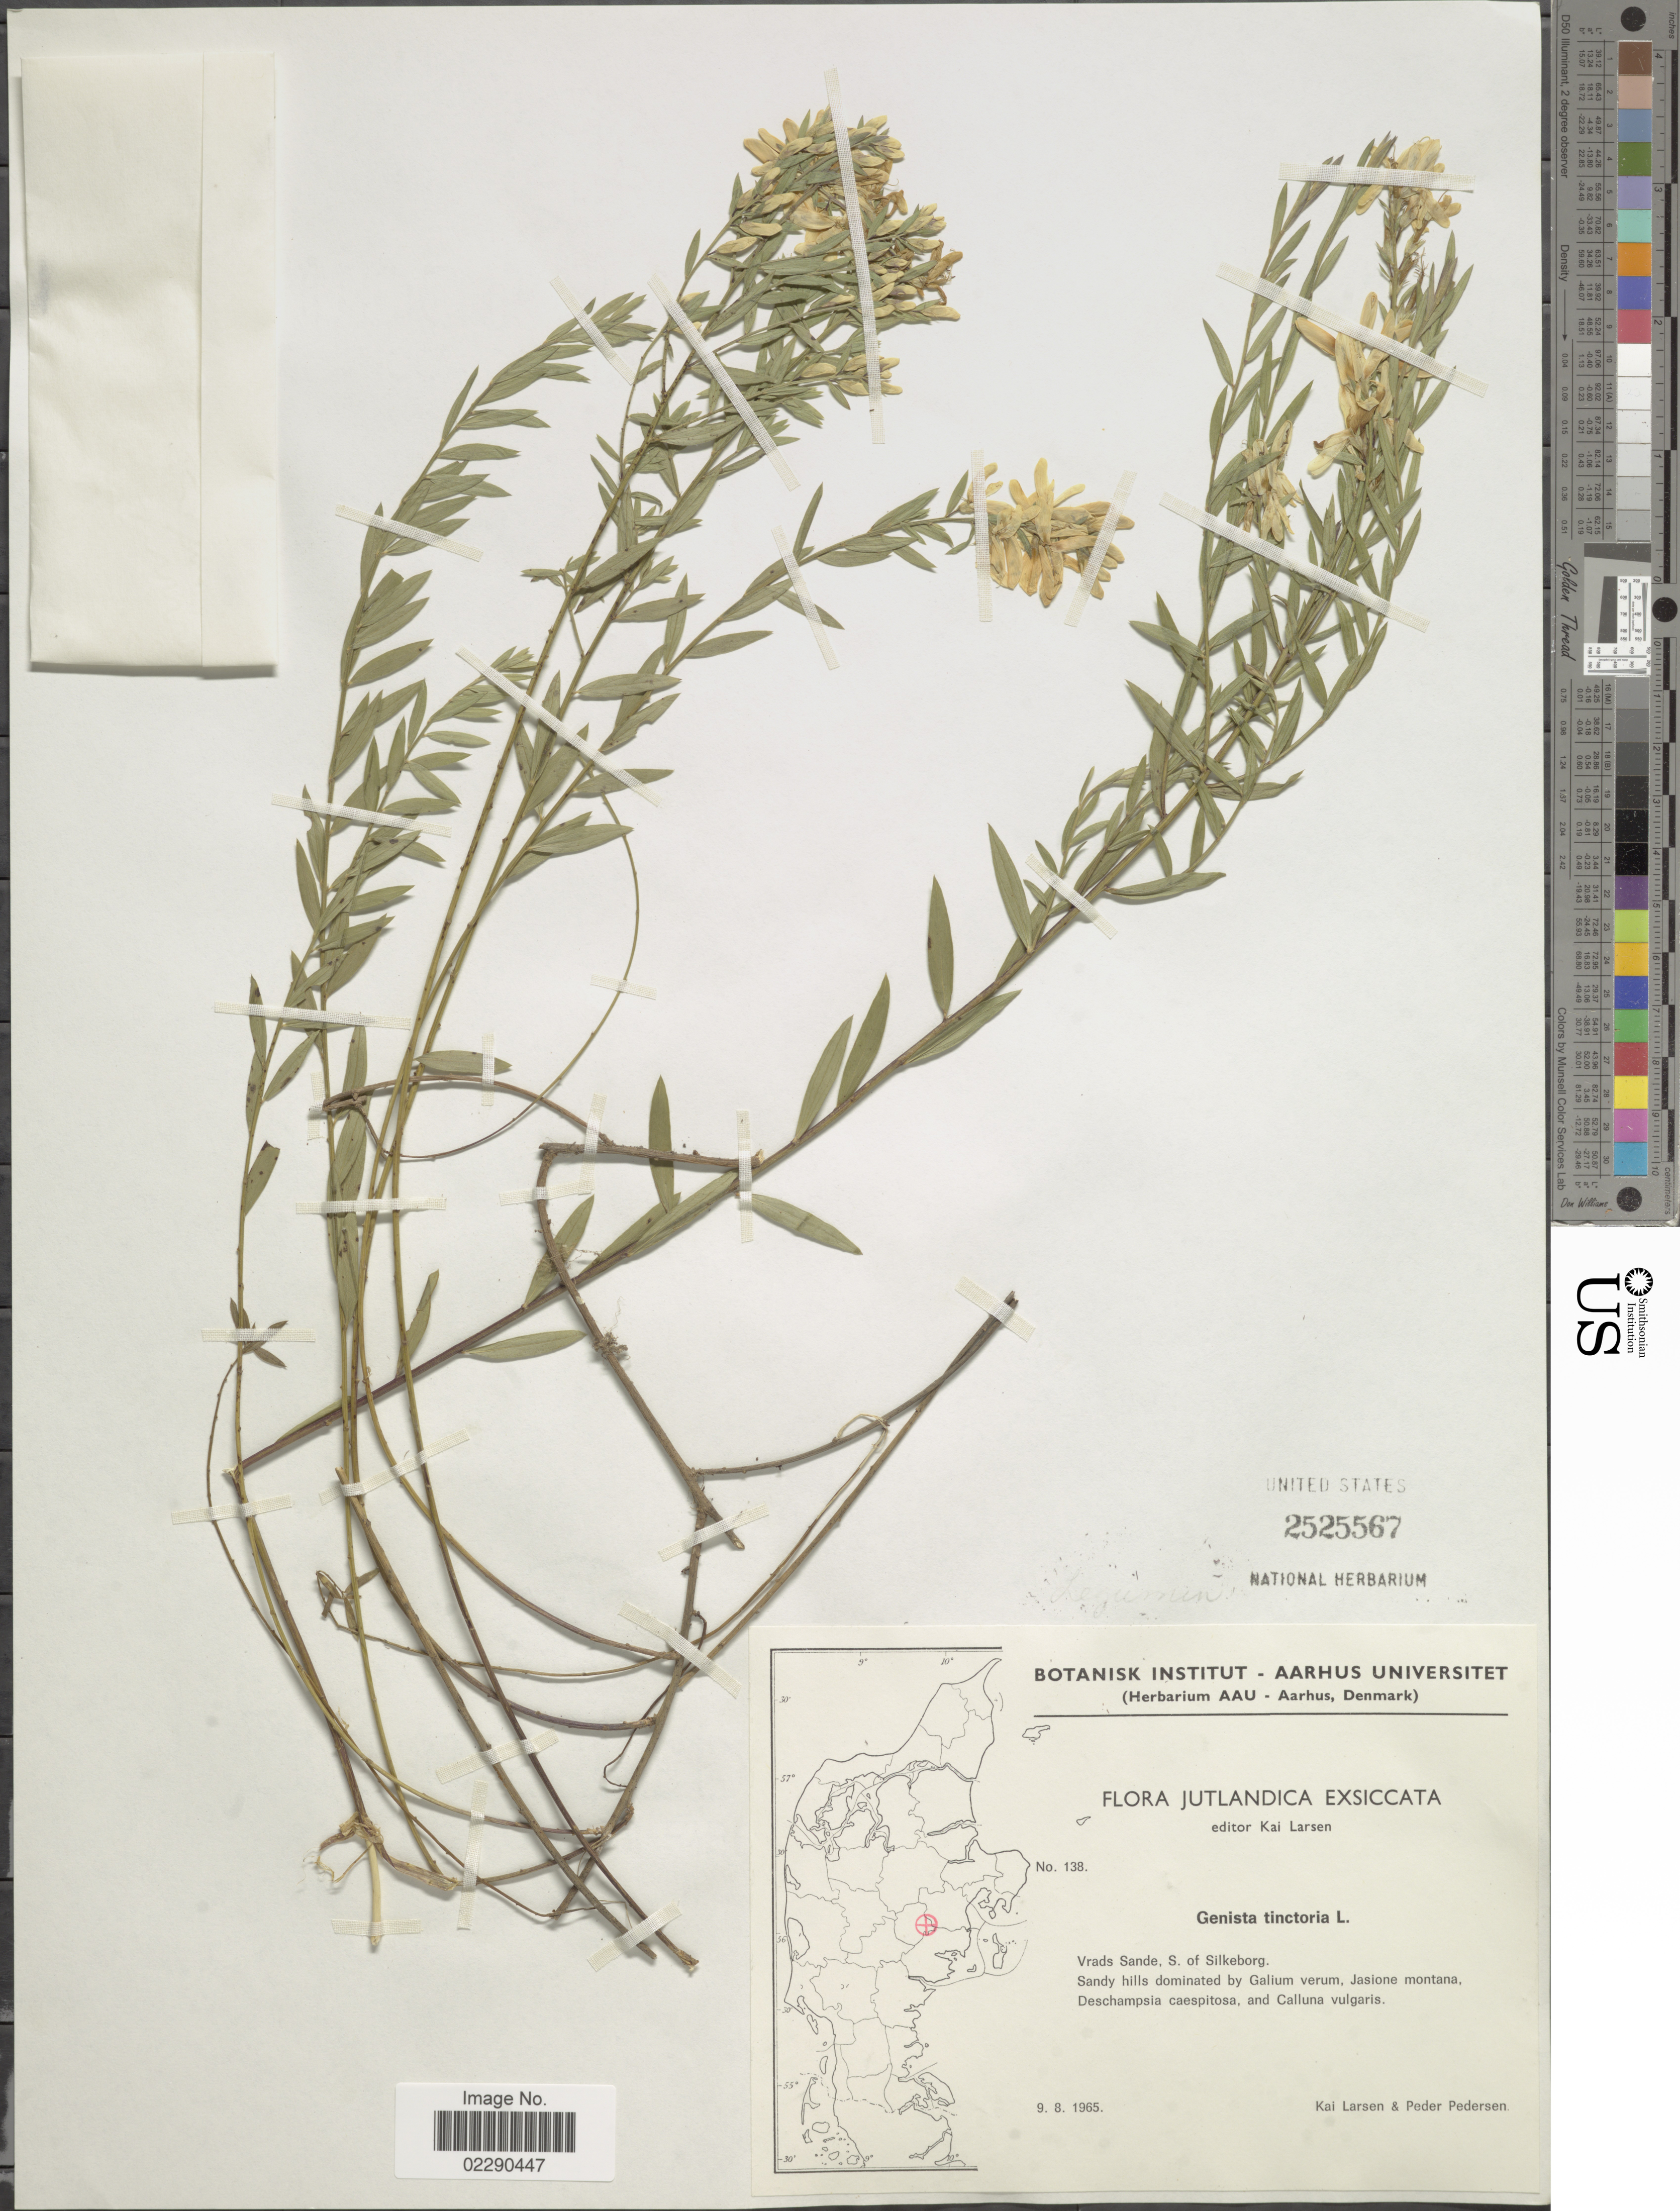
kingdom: Plantae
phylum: Tracheophyta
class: Magnoliopsida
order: Fabales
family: Fabaceae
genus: Genista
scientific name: Genista tinctoria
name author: L.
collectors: K. Larsen & P. Pedersen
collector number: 138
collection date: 1965-08-09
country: Denmark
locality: Jutlandica, Vrads Sande, S. of Silkeborg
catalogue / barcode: US 2525567